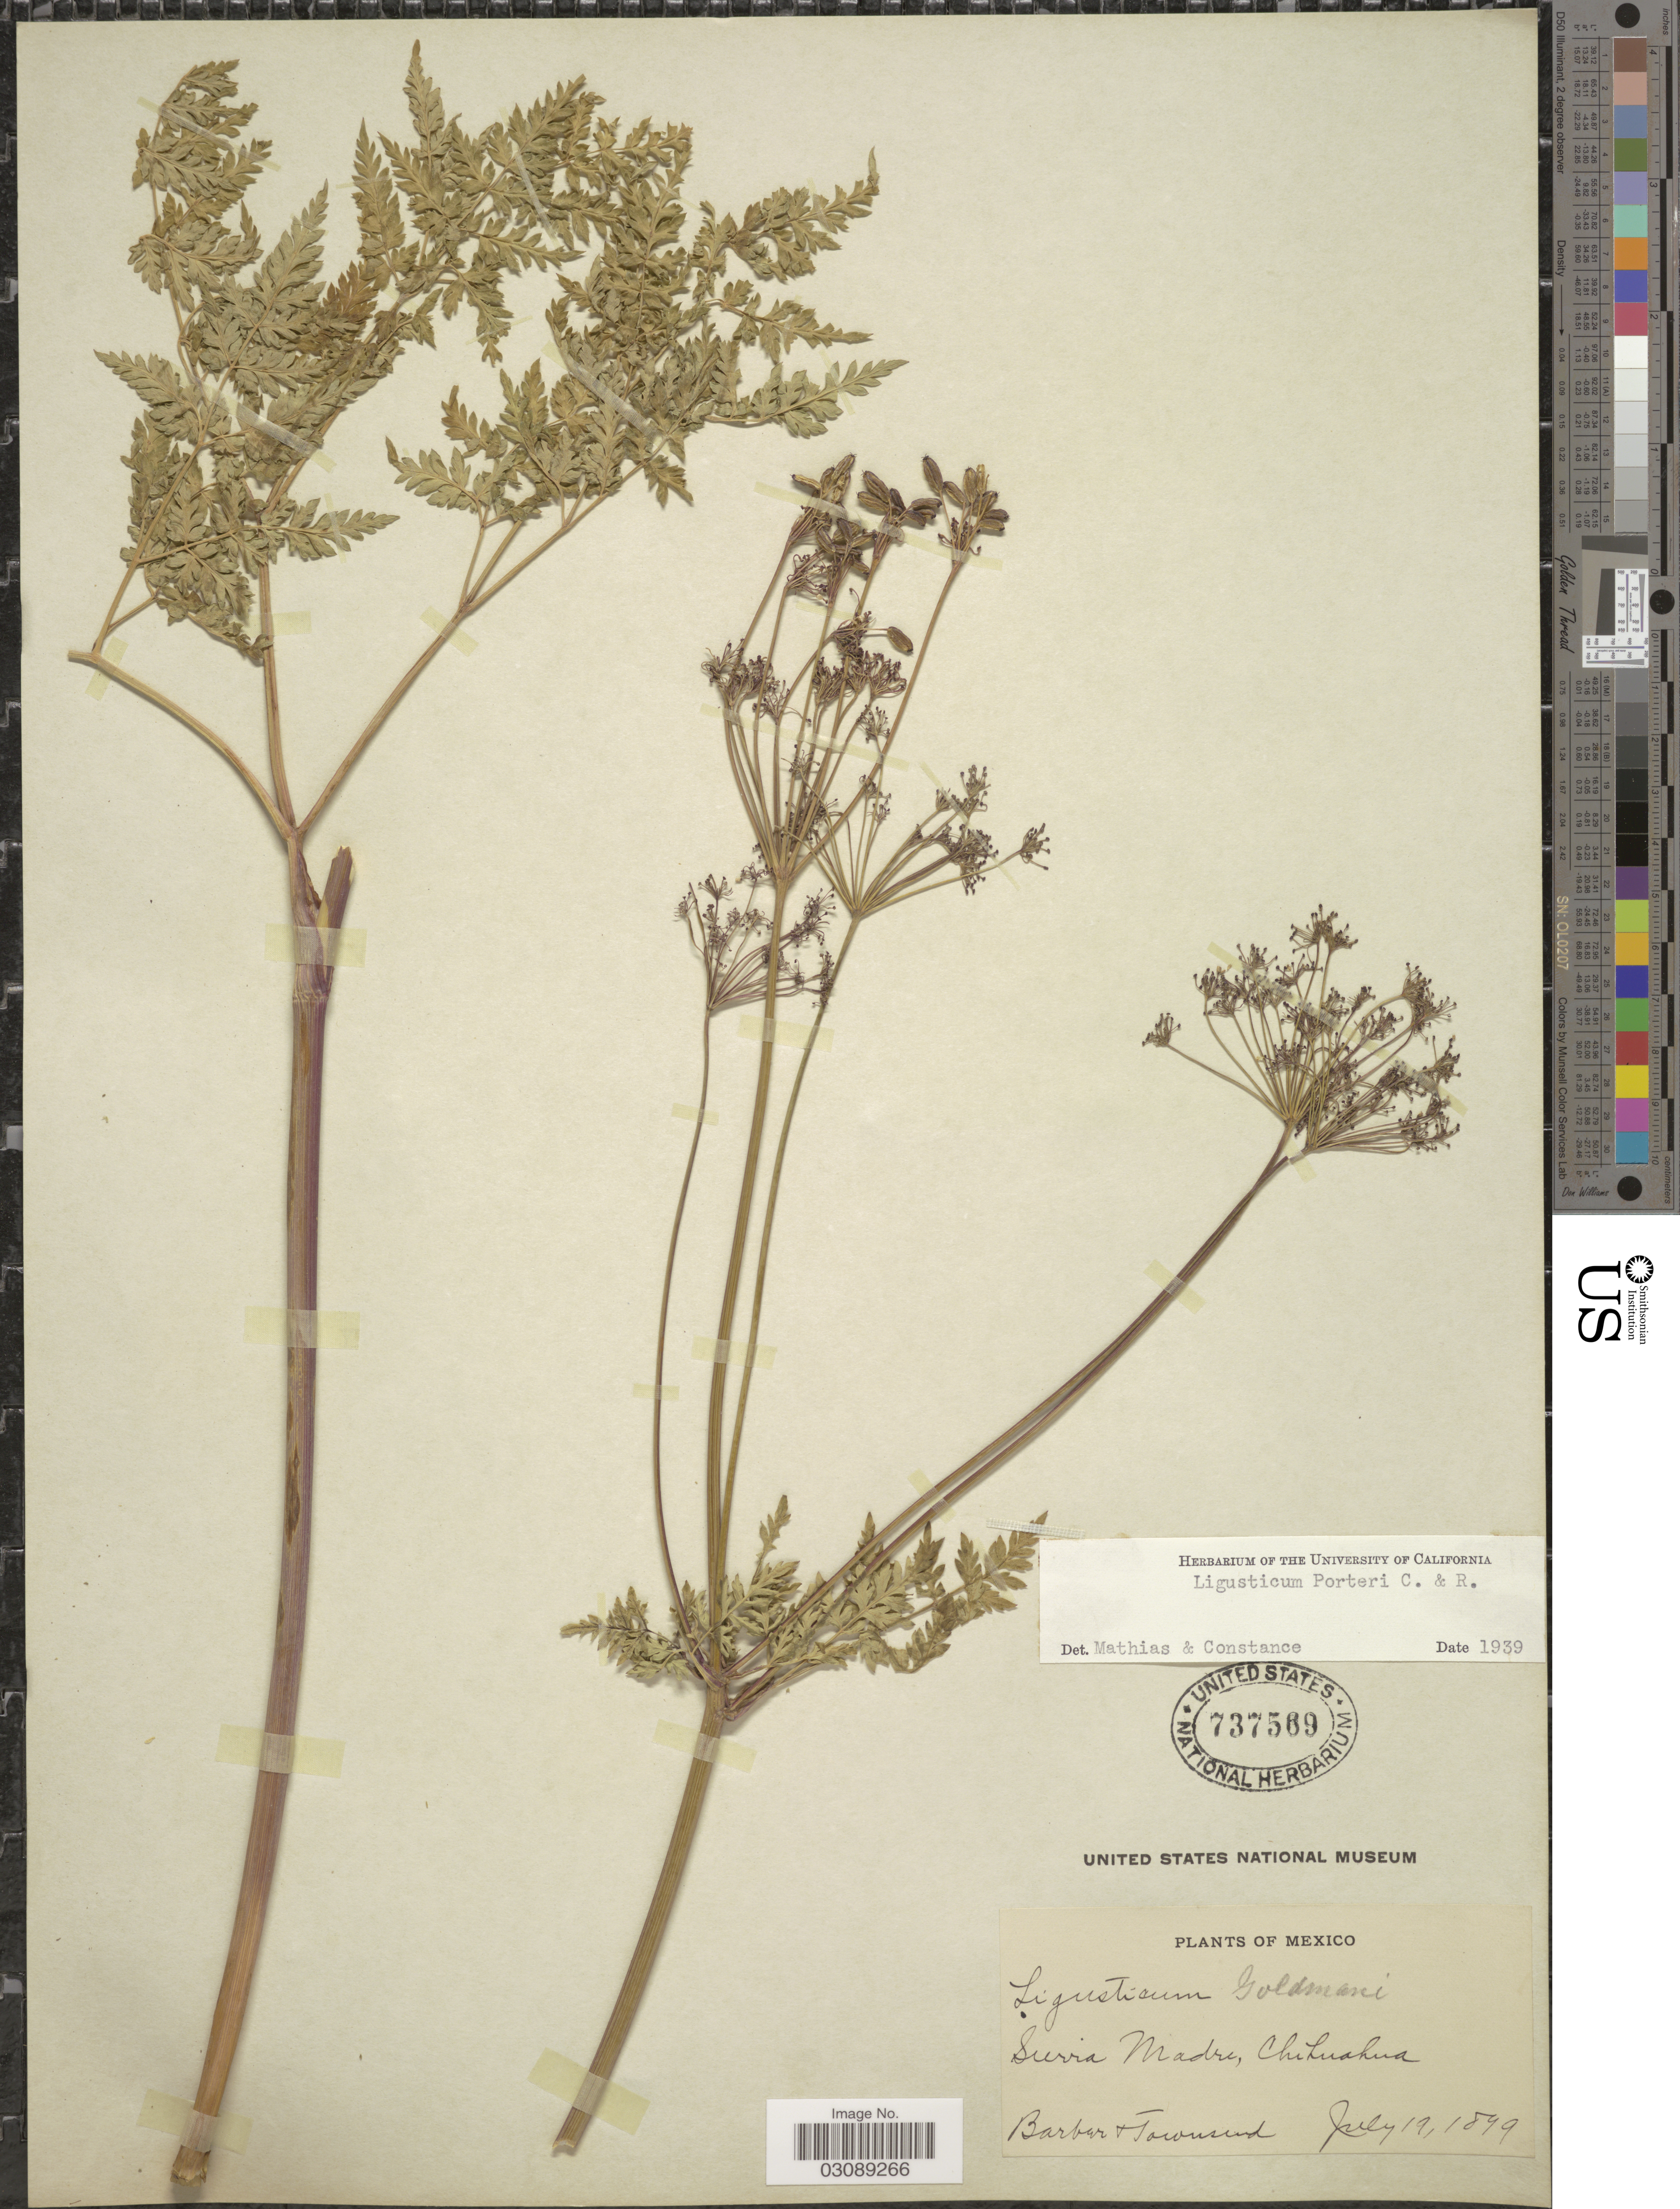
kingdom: Plantae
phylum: Tracheophyta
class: Magnoliopsida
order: Apiales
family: Apiaceae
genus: Ligusticum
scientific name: Ligusticum porteri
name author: J.M. Coult. & Rose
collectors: -. Barber & Townsend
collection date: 1899-07-19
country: Mexico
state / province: Chihuahua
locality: Sierra Madre.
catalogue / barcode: US 737569